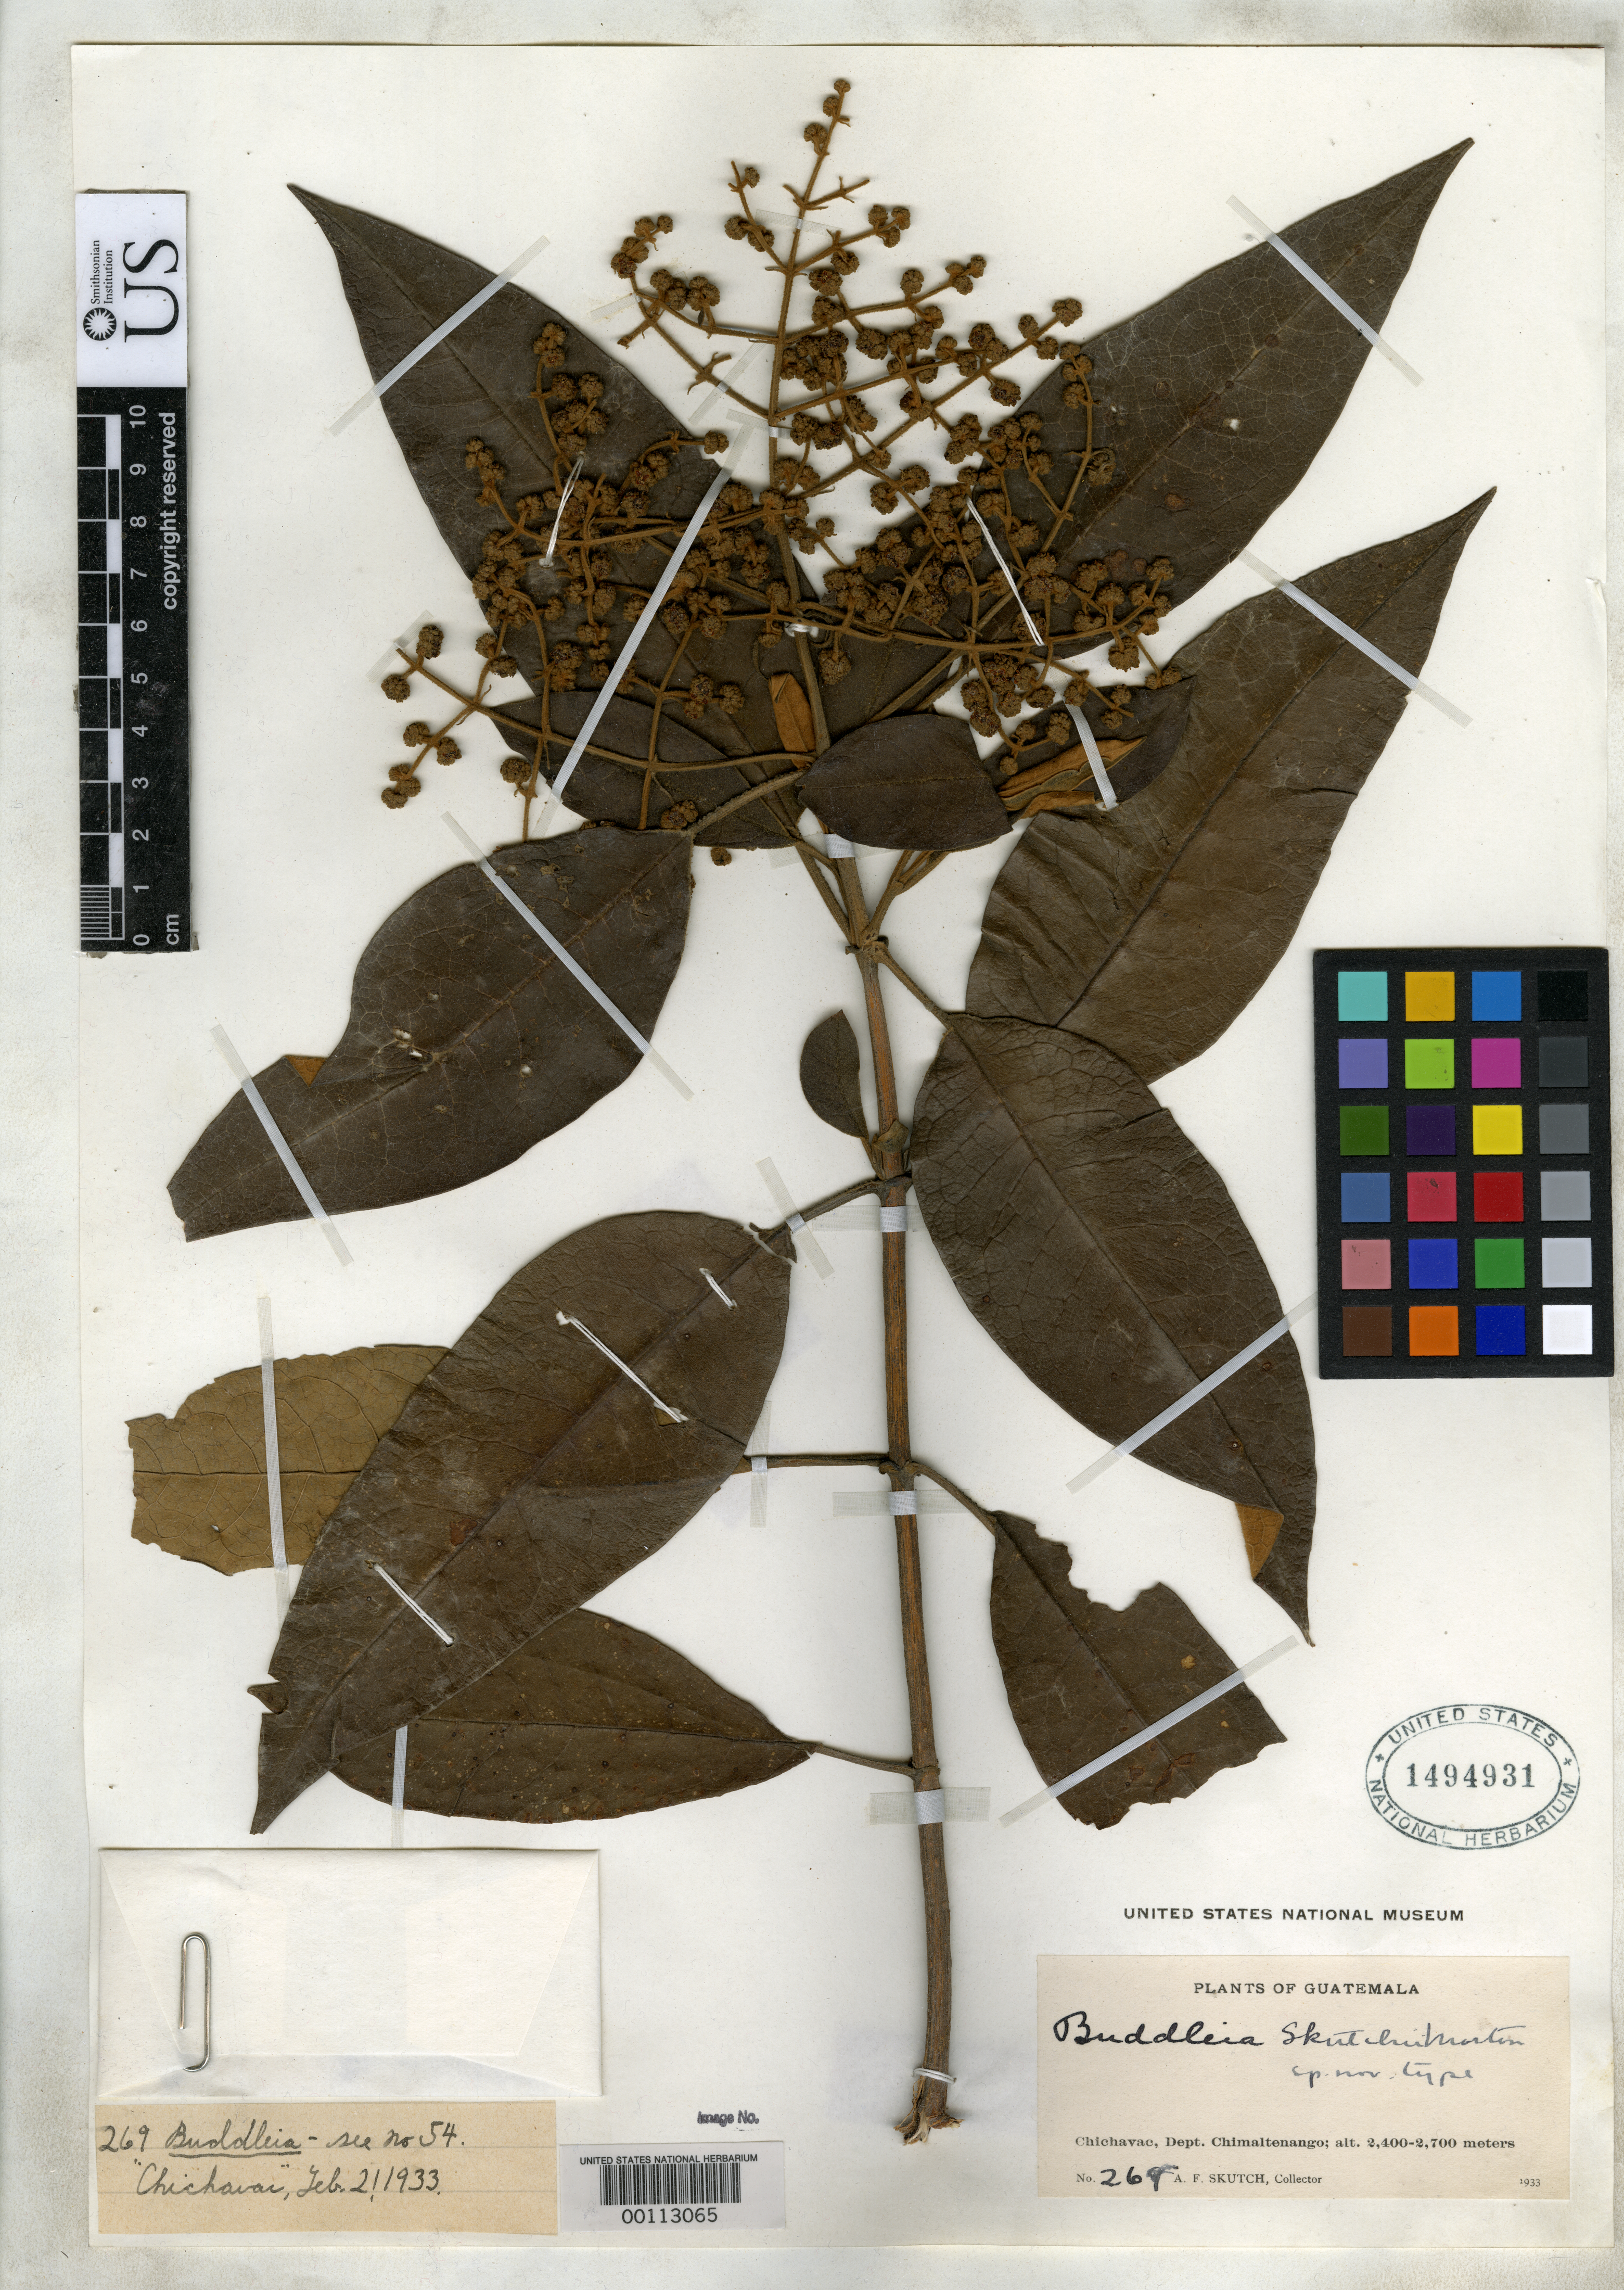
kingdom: Plantae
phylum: Tracheophyta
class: Magnoliopsida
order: Lamiales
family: Scrophulariaceae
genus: Buddleja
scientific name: Buddleja skutchii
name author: C.V. Morton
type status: Holotype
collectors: A. F. Skutch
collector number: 269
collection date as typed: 02 Feb 1933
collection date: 1933-02-02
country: Guatemala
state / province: Chimaltenango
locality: Chichavac.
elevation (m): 2400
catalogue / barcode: US 1494931